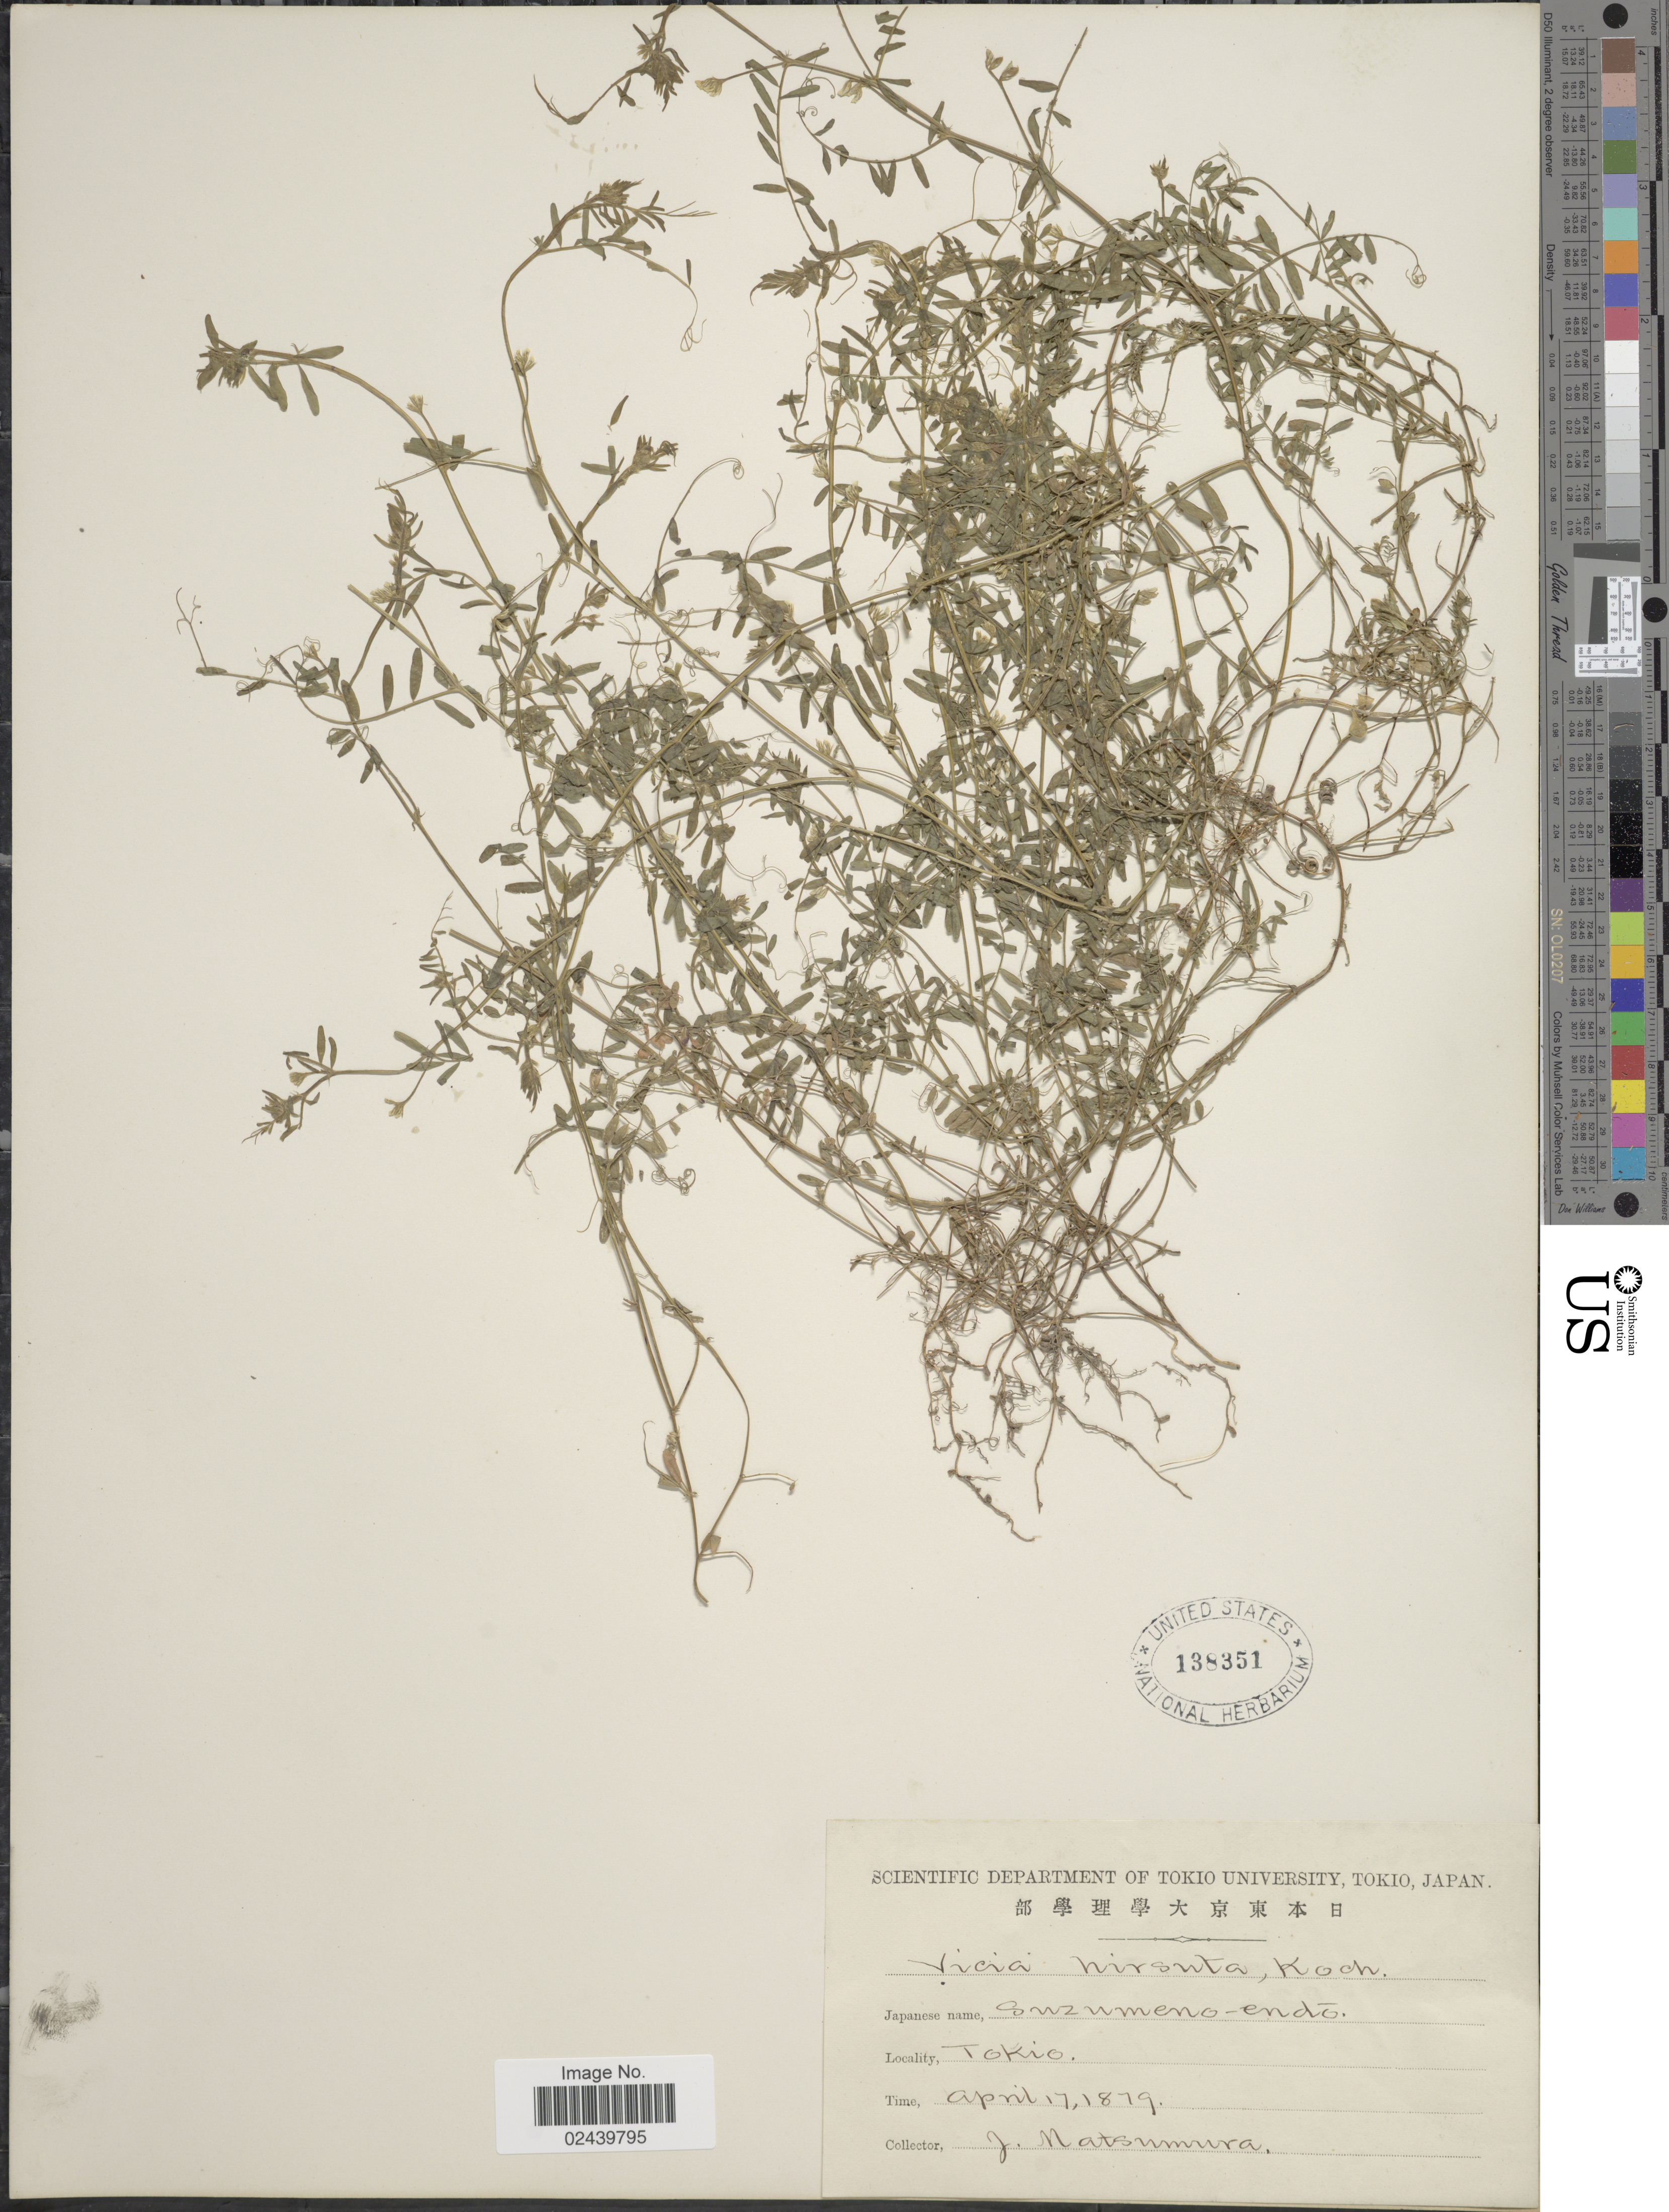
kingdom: Plantae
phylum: Tracheophyta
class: Magnoliopsida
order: Fabales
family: Fabaceae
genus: Vicia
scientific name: Vicia hirsuta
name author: (L.) A. Gray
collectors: J. Matsumura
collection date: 1879-04-17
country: Japan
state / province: Tokyo, Federal City of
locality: Tokio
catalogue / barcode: US 138351